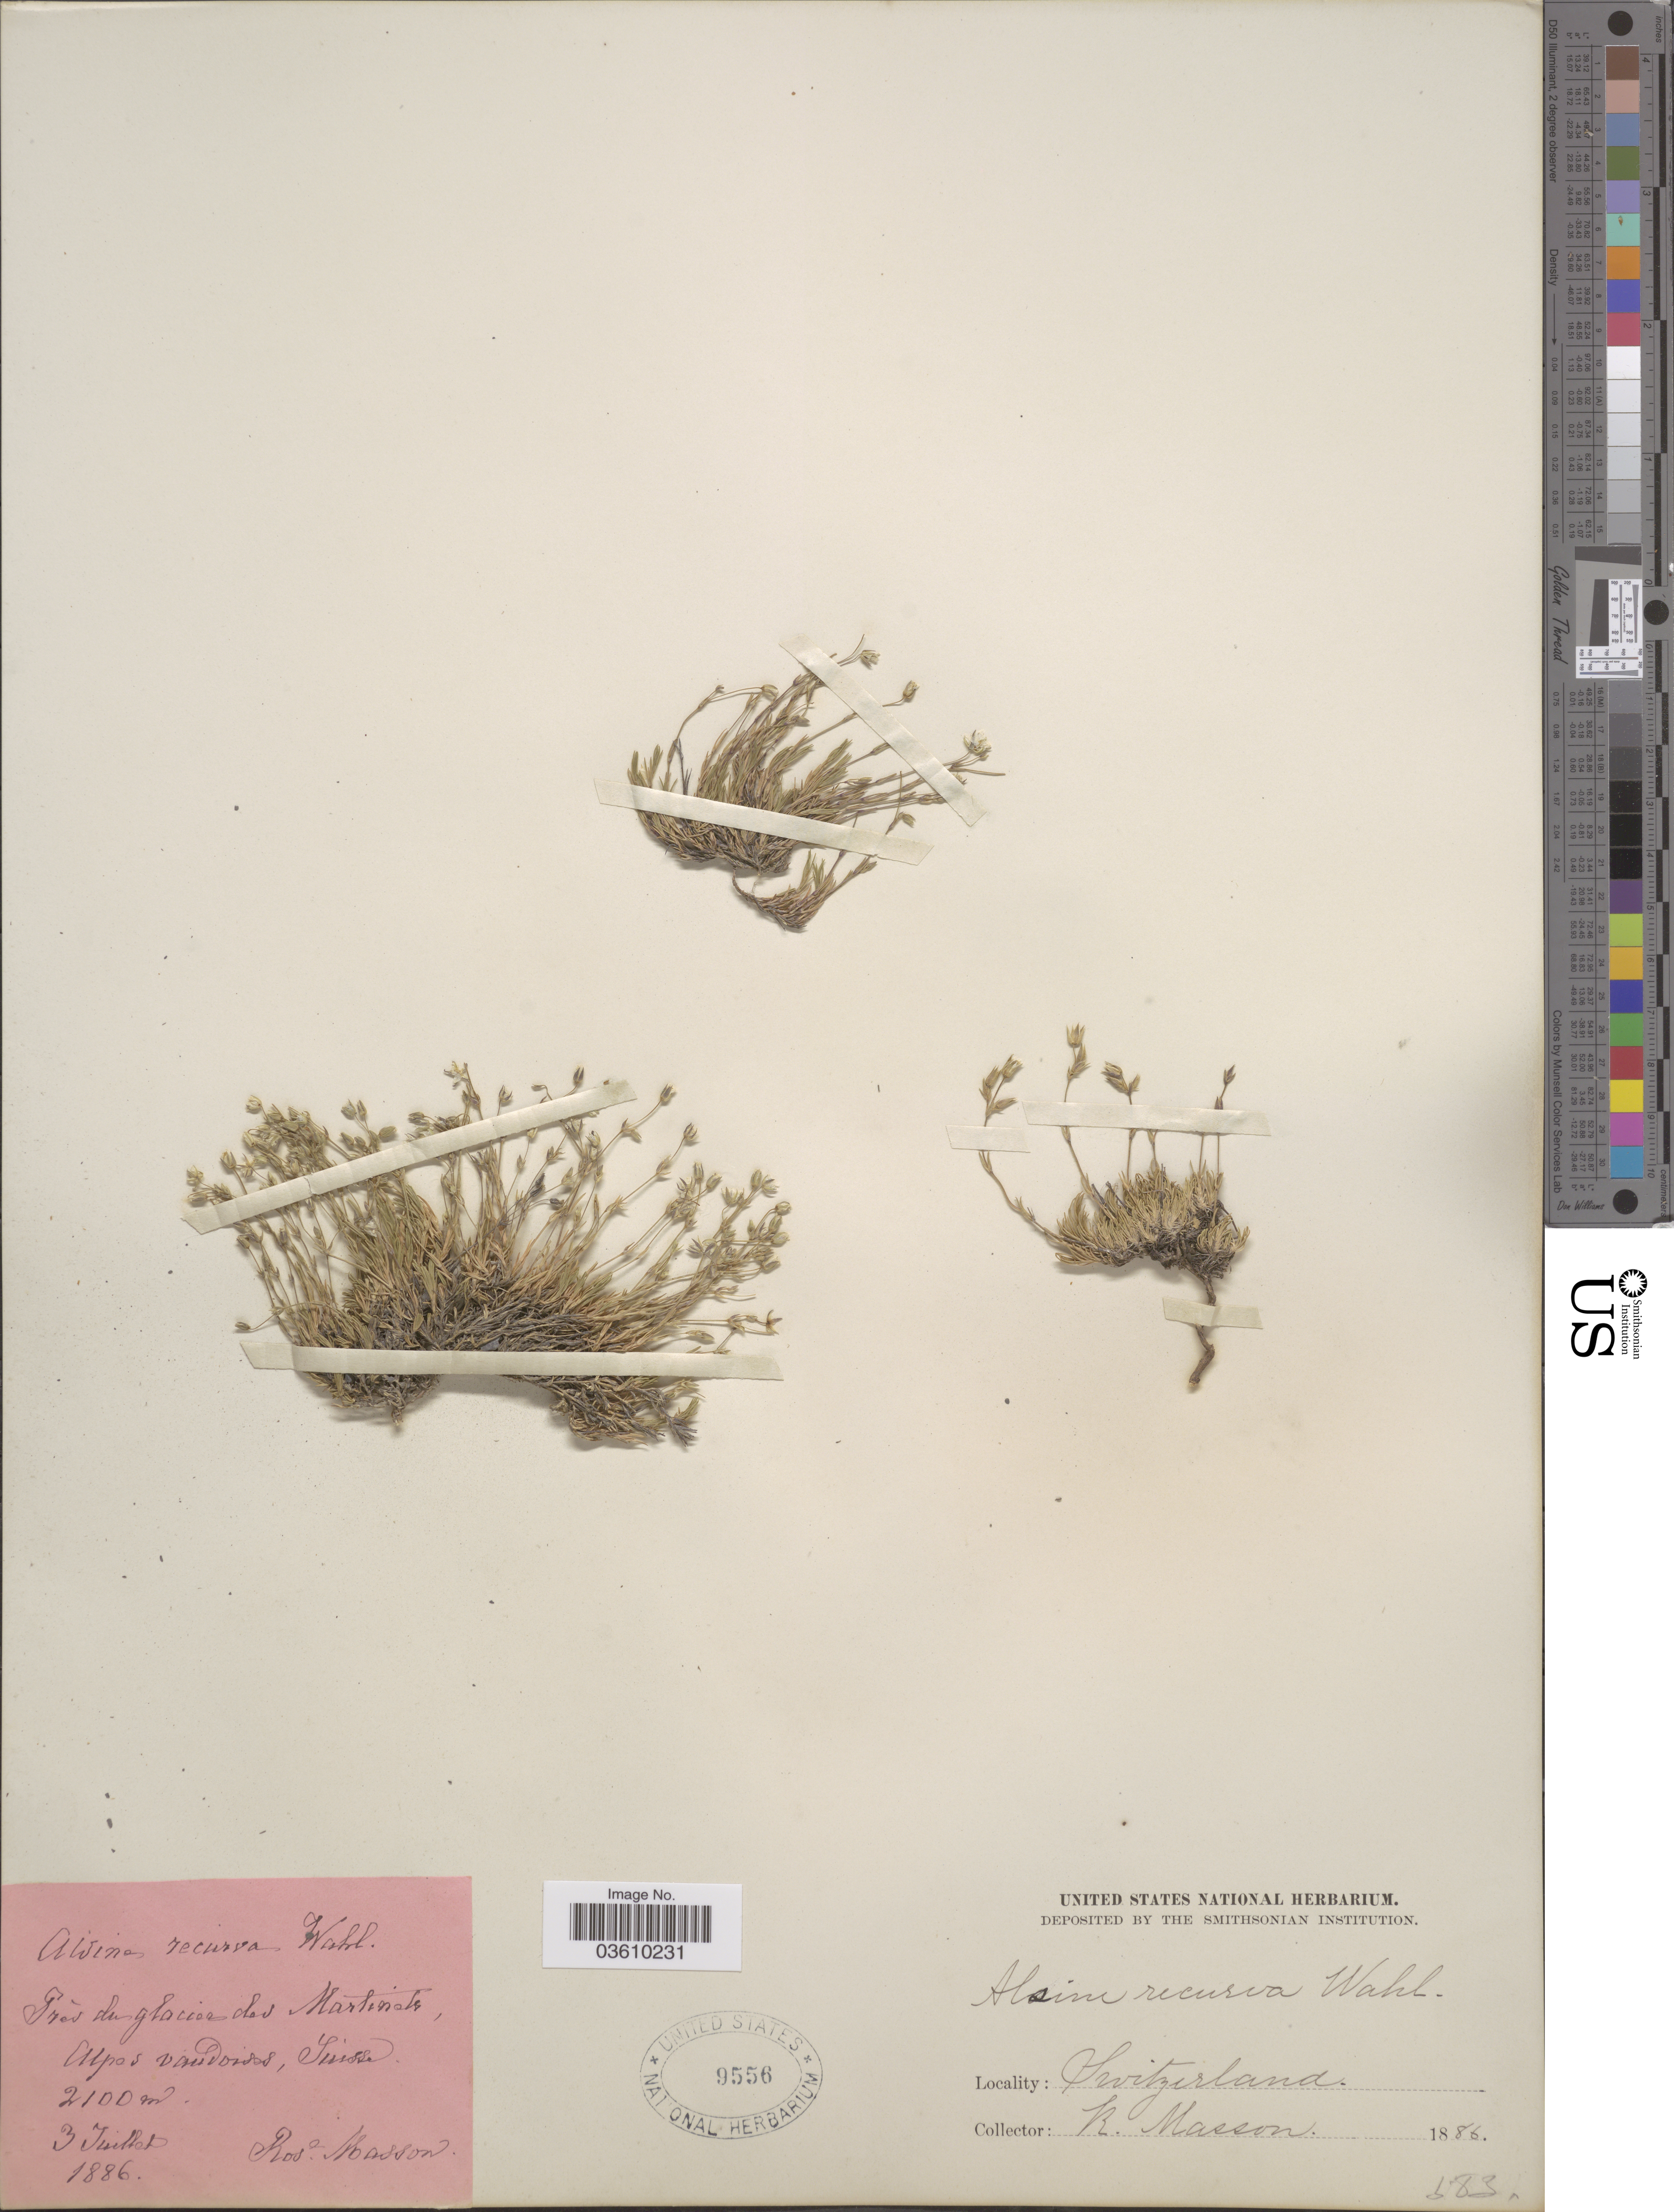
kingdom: Plantae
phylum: Tracheophyta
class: Magnoliopsida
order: Caryophyllales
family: Caryophyllaceae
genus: Stellaria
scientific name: Stellaria recurvata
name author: Willd. ex Schltdl.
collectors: R. Masson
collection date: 1886-07-03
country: Switzerland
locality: Près du glacier des Martinets, Alpes vaudoises, Suisse.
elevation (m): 2100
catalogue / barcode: US 9556